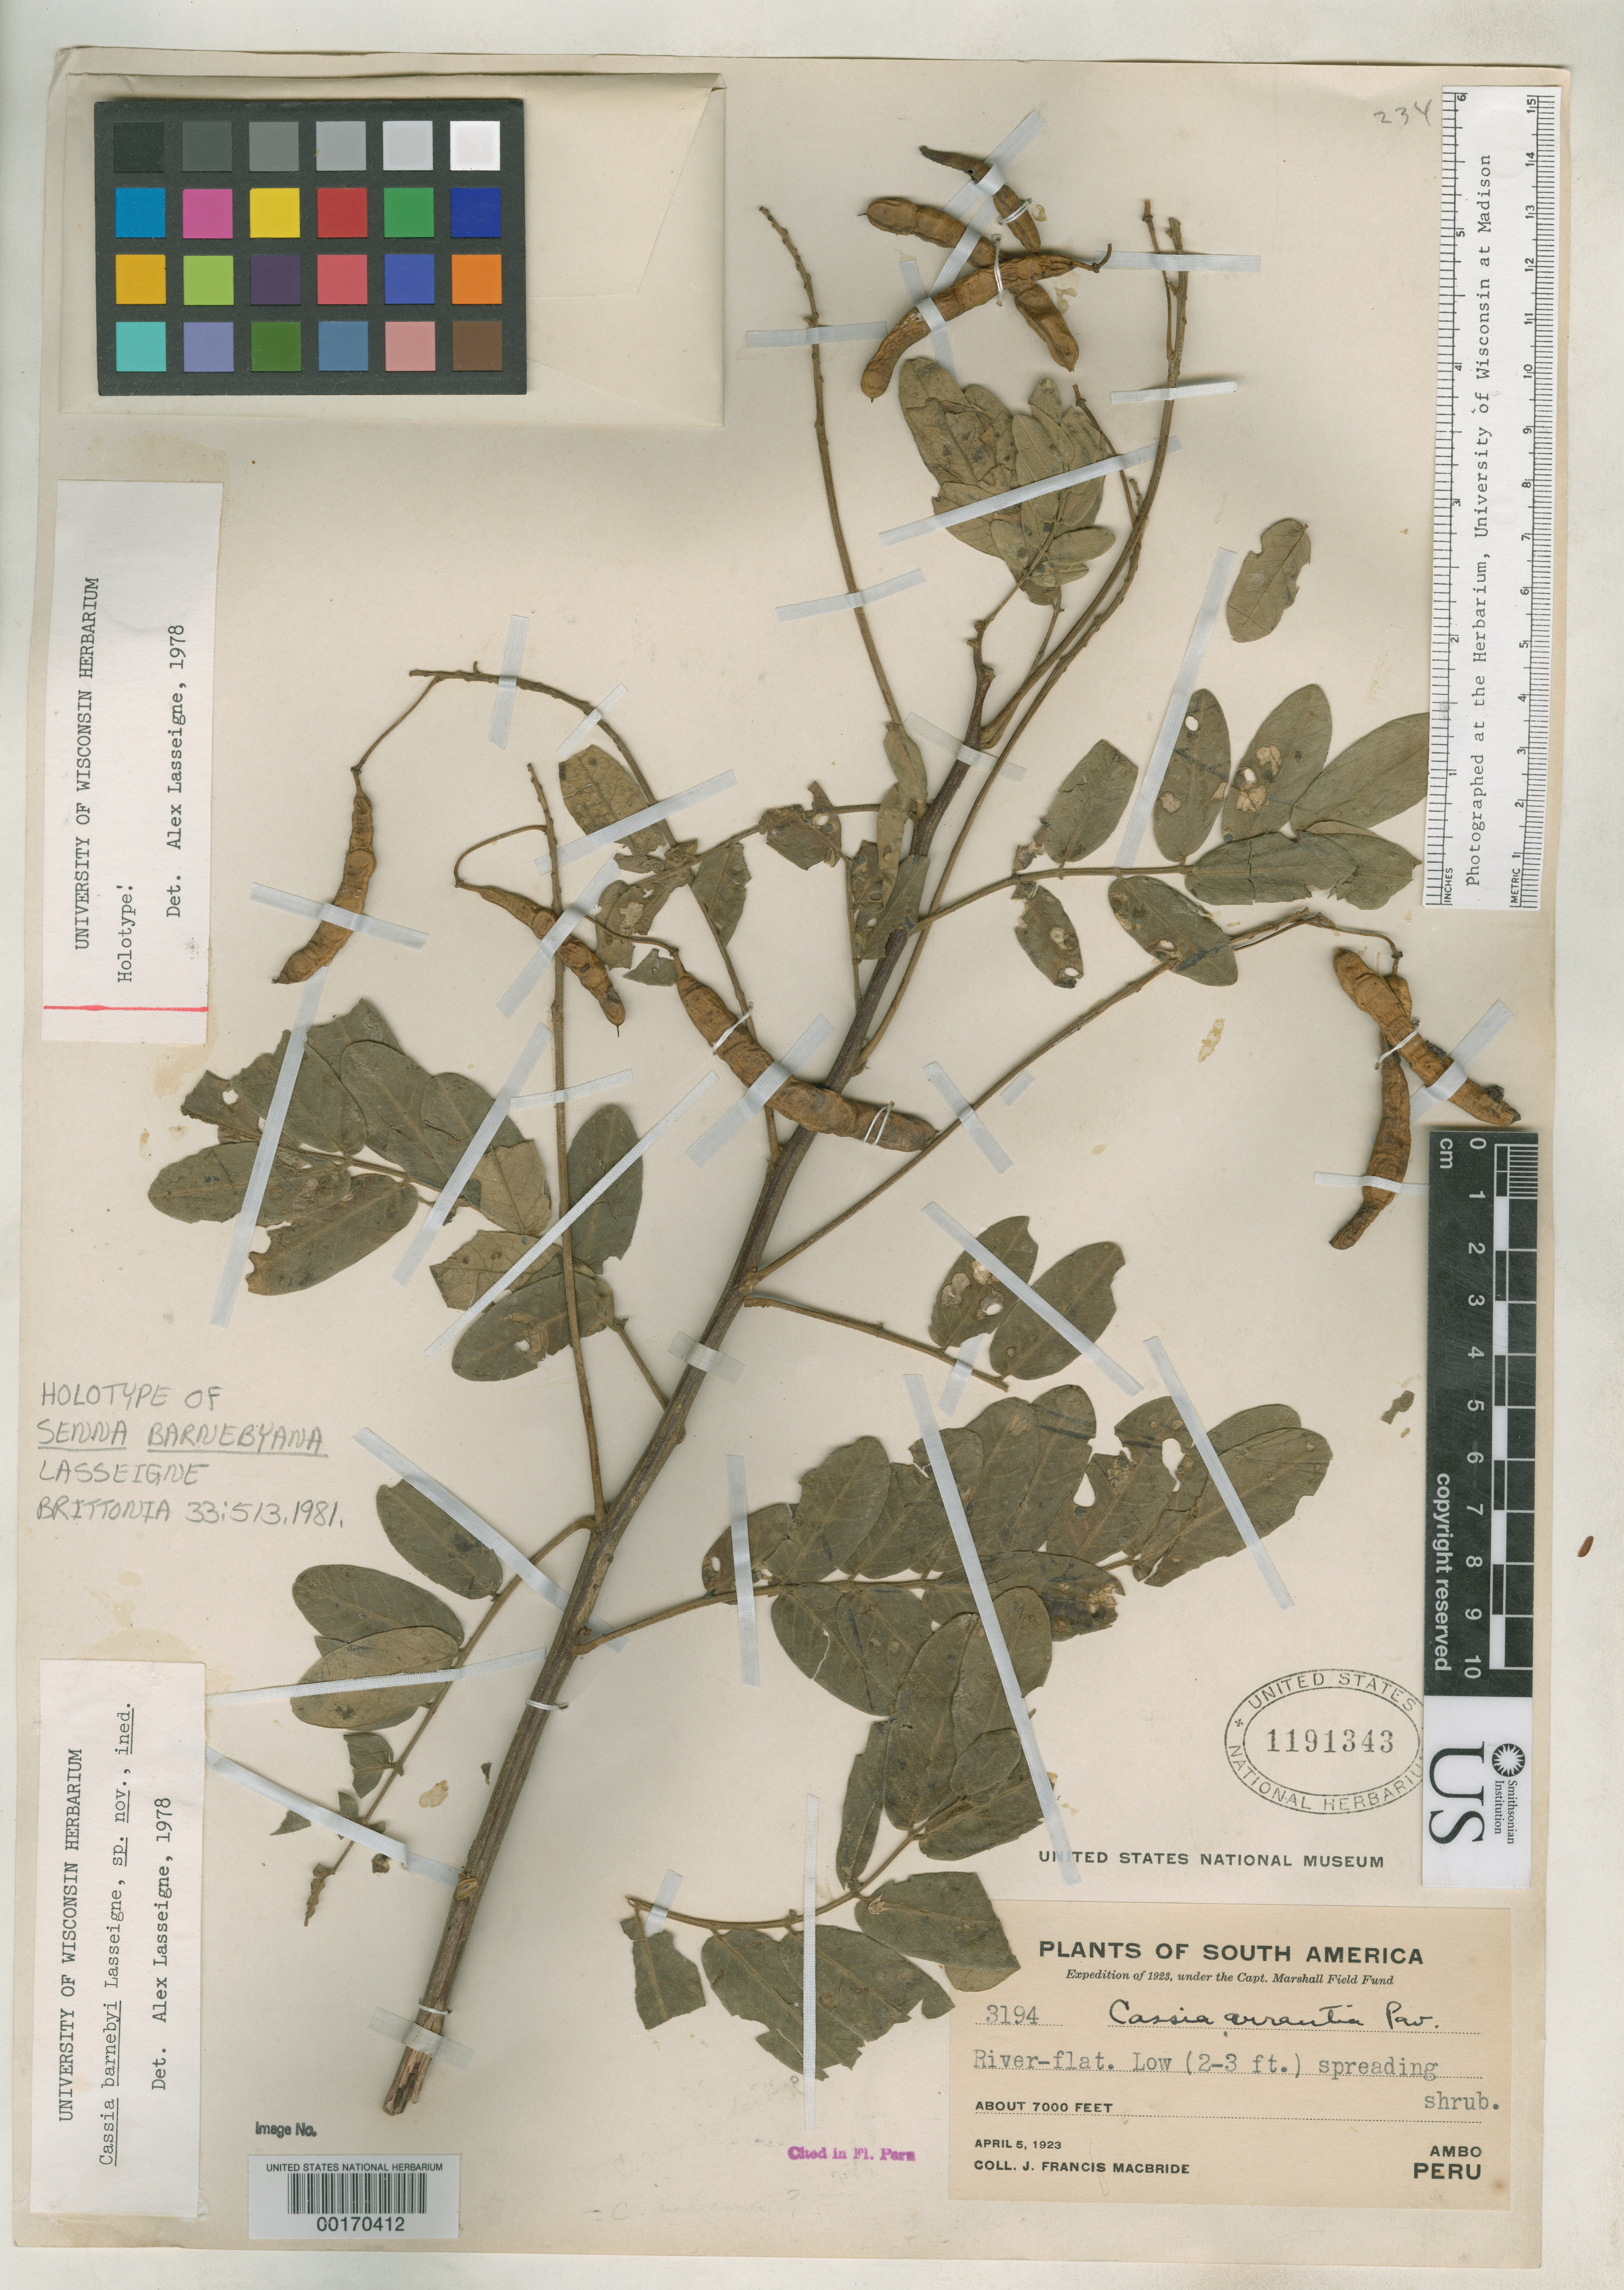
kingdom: Plantae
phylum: Tracheophyta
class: Magnoliopsida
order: Fabales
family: Fabaceae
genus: Senna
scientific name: Senna barnebyana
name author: Lass.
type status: Holotype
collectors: J. F. Macbride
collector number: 3194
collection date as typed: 05 Apr 1923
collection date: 1923-04-05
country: Peru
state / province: Huánuco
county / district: Ambo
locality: Ambo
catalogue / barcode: US 1191343